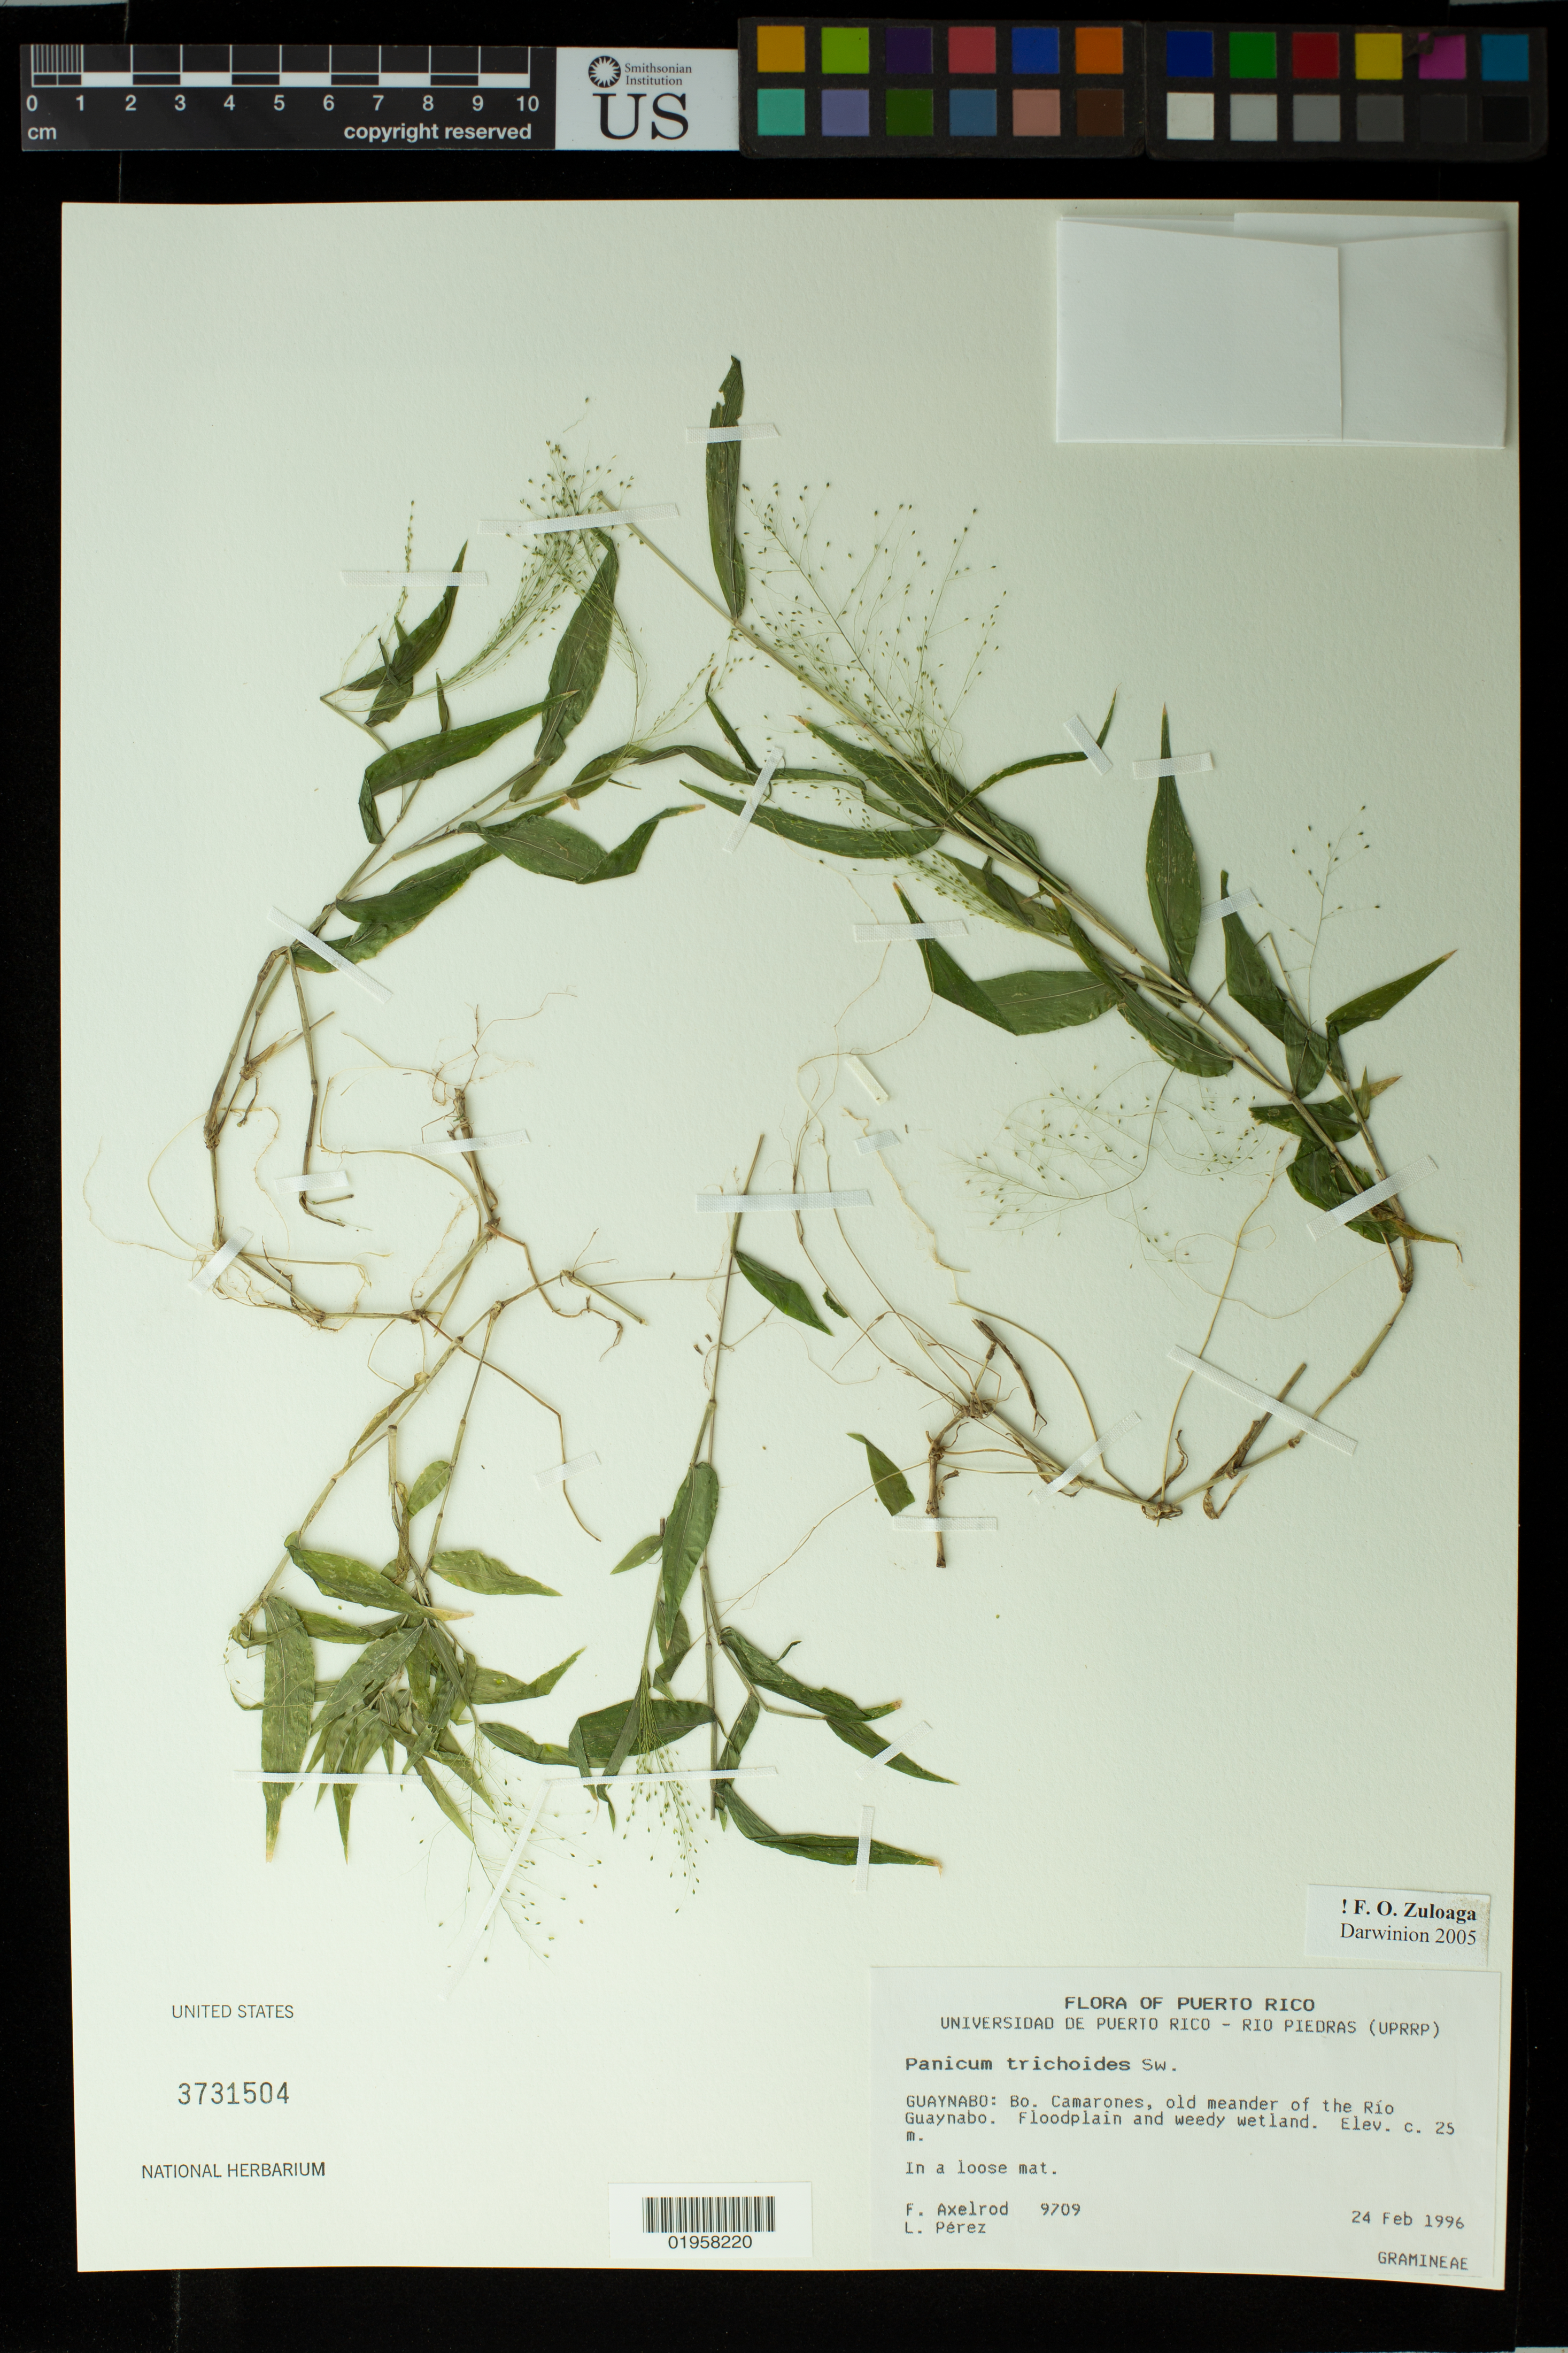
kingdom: Plantae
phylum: Tracheophyta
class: Liliopsida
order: Poales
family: Poaceae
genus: Panicum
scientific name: Panicum trichoides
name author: Sw.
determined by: Zuloaga, F. O.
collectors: F. S. Axelrod & L. Pérez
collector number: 9709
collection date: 1996-02-24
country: Puerto Rico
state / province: Guaynabo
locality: Guaynabo: Bo. Camarones, old meander of the Río Guaynabo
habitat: Floodplain and weedy wetland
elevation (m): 23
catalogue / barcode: US 3731504